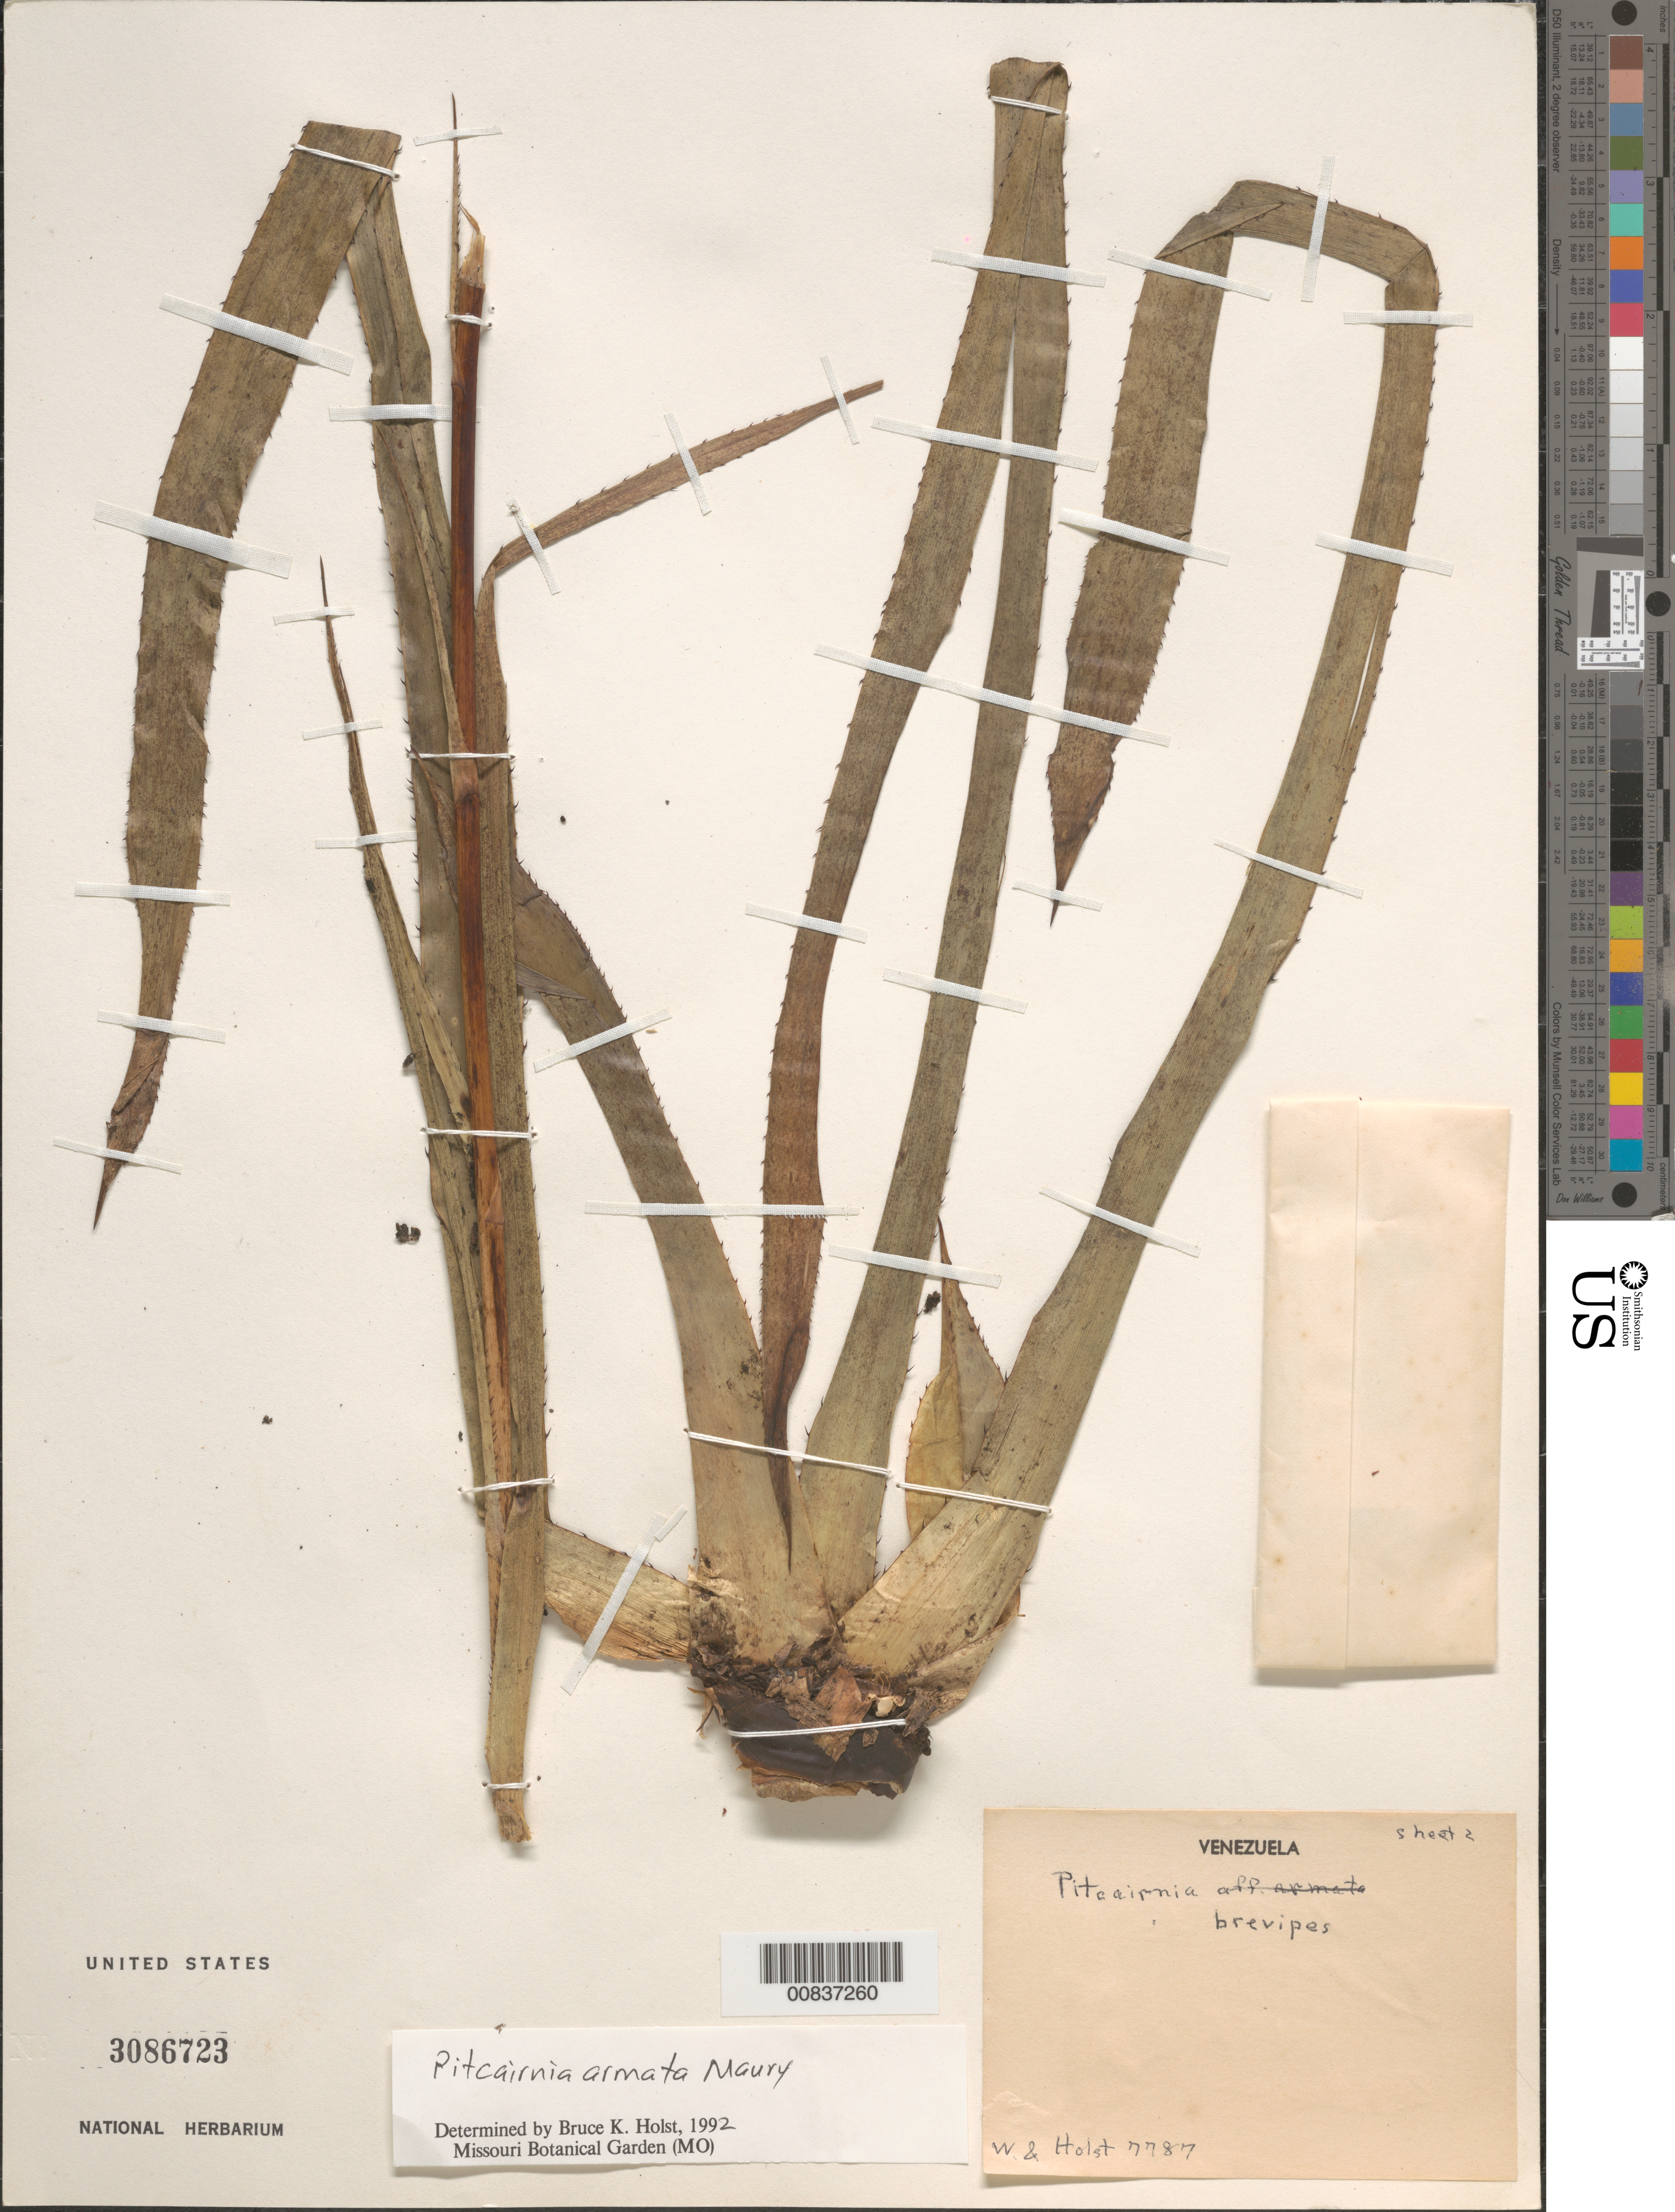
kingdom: Plantae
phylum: Tracheophyta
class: Liliopsida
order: Poales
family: Bromeliaceae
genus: Pitcairnia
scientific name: Pitcairnia armata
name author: Maury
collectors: W. & Holst, --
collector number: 7787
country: Venezuela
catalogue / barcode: US 3086723